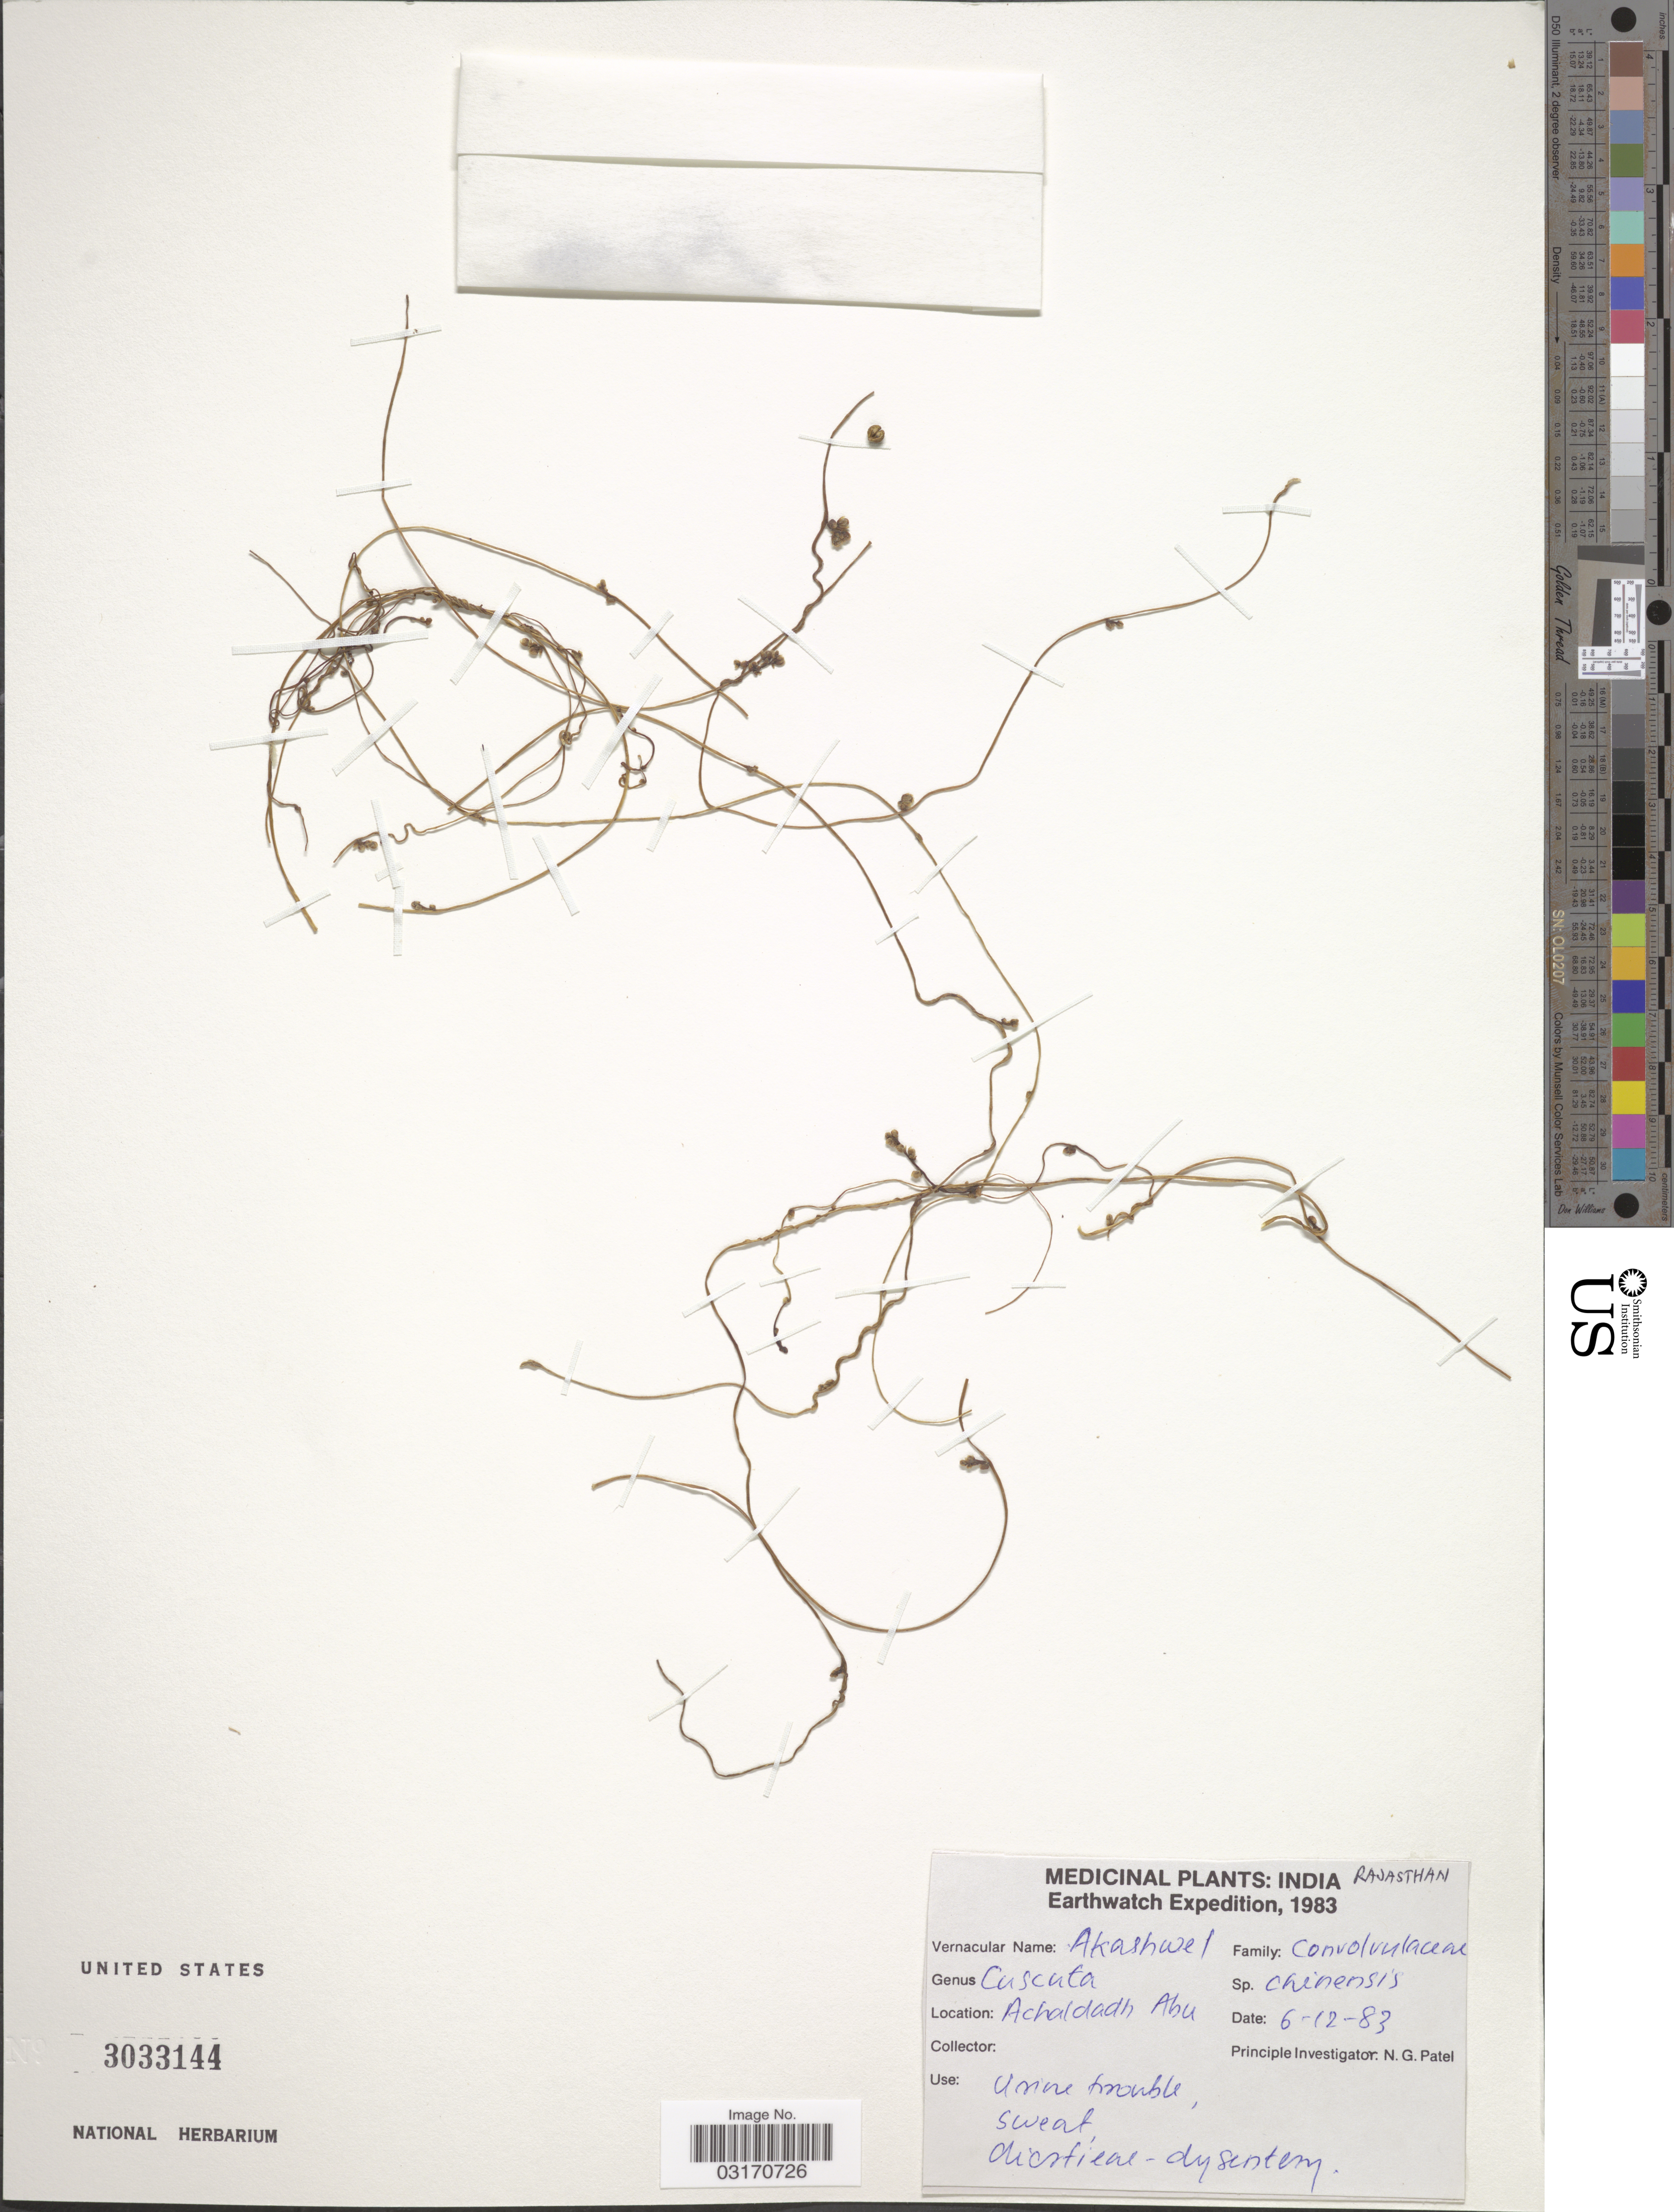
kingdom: Plantae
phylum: Tracheophyta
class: Magnoliopsida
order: Solanales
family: Convolvulaceae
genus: Cuscuta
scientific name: Cuscuta chinensis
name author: Lam.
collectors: N. Patel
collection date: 1983-12-06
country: India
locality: Achaldadh Abu.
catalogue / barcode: US 3033144